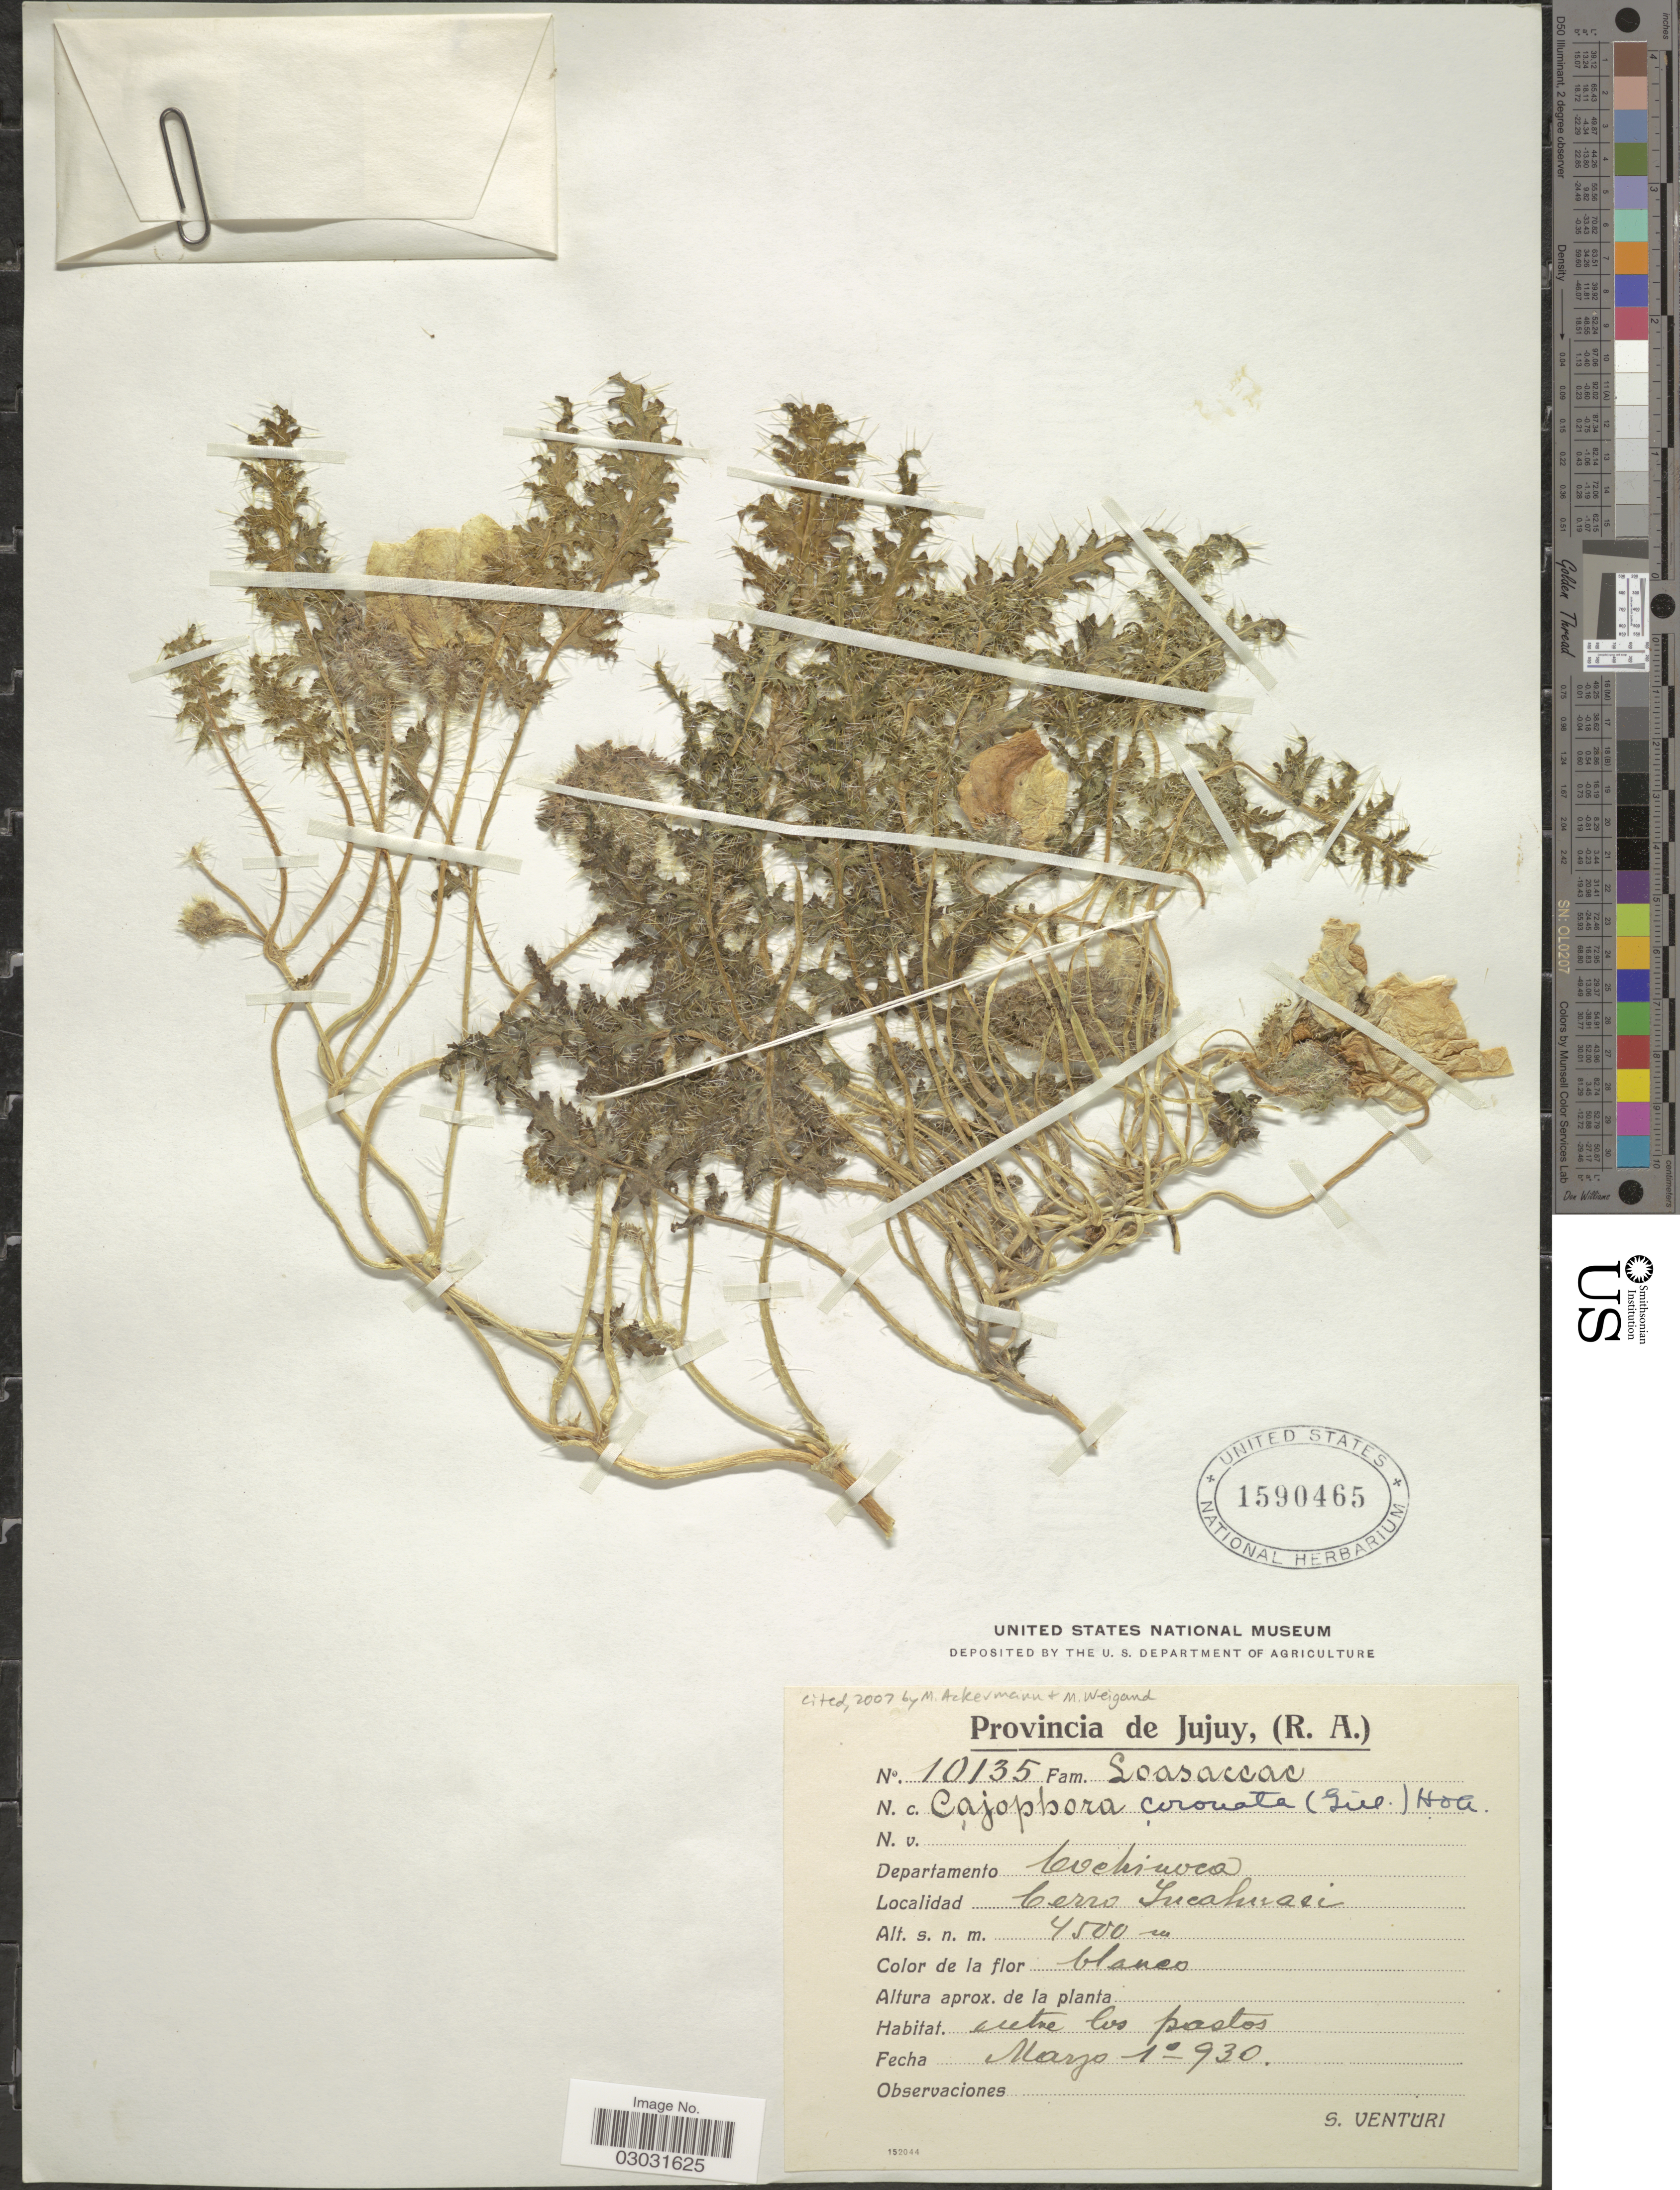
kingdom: Plantae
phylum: Tracheophyta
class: Magnoliopsida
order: Cornales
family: Loasaceae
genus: Caiophora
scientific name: Caiophora coronata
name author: (Gillies ex Arn.) Hook. & Arn.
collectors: S. Venturi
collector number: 10135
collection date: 1930-03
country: Argentina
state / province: Jujuy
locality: Departamento Cochinoca, Cerro Incahuasi.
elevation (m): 4500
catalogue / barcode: US 1590465